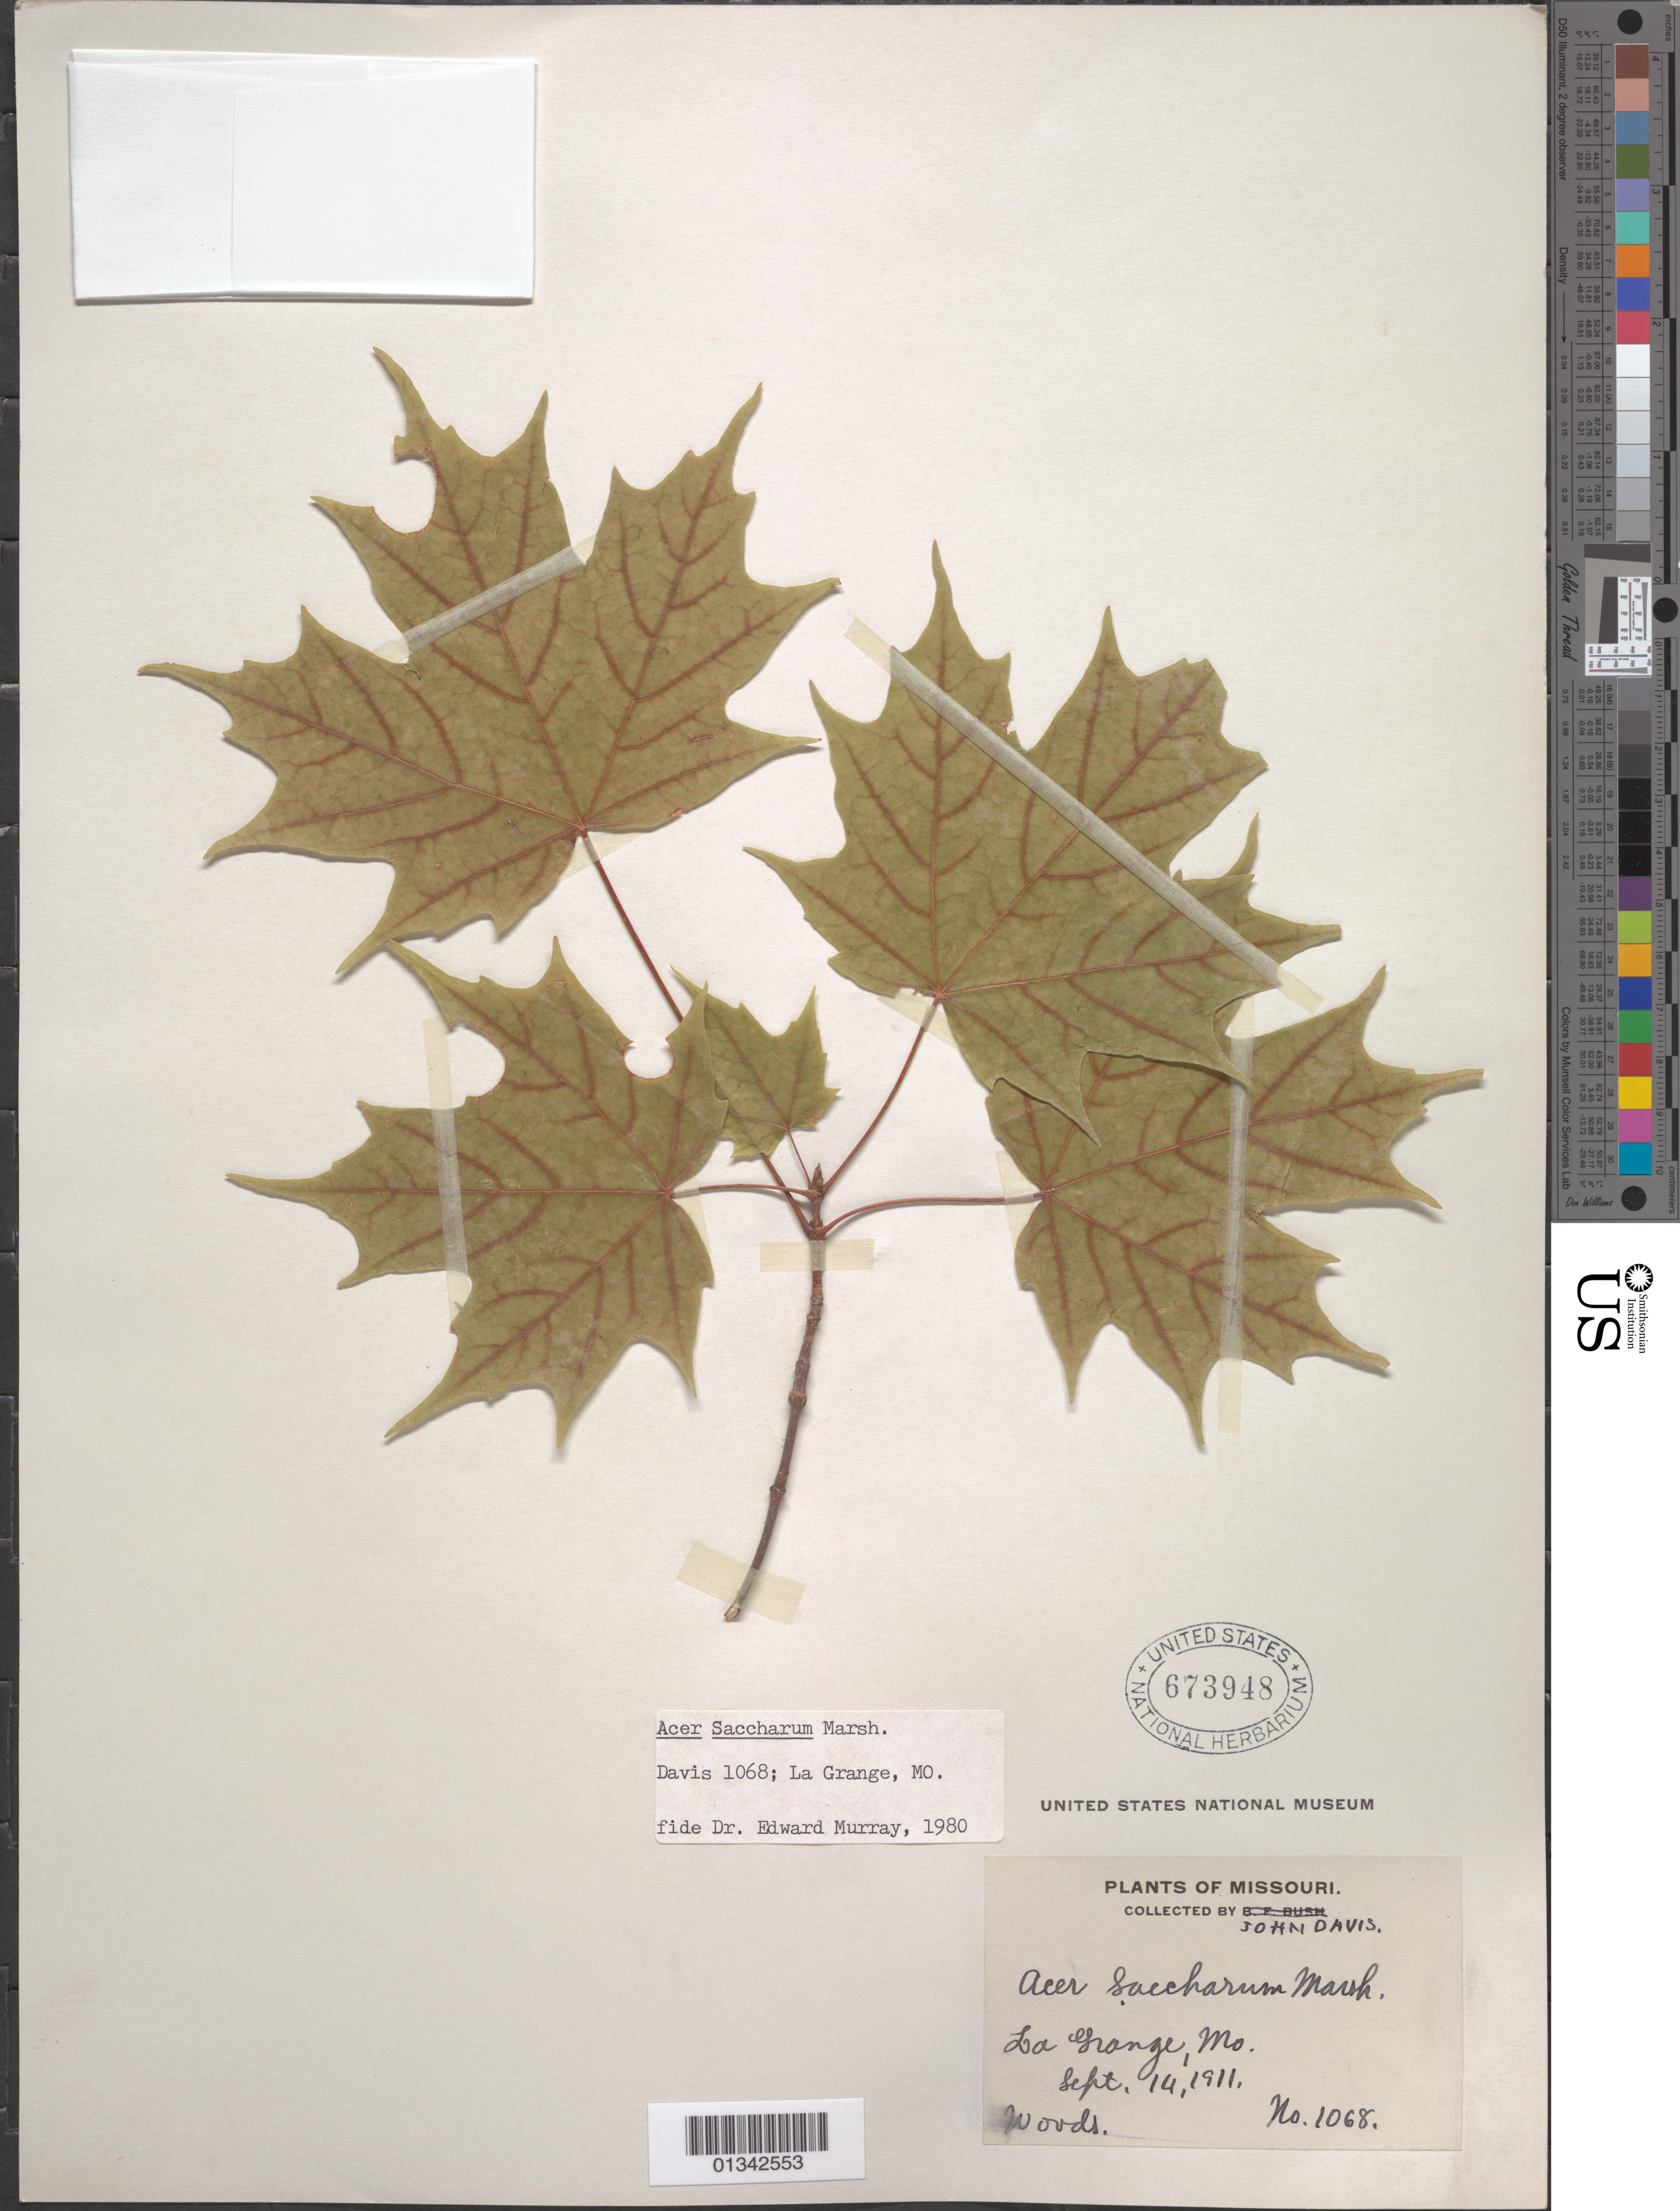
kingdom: Plantae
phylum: Tracheophyta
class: Magnoliopsida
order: Sapindales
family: Sapindaceae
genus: Acer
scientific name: Acer saccharum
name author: Marshall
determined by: Murray, Edward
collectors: J. Davis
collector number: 1068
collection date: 1911-09-14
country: United States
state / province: Missouri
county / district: Lewis County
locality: La Grange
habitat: Woods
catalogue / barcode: US 673948